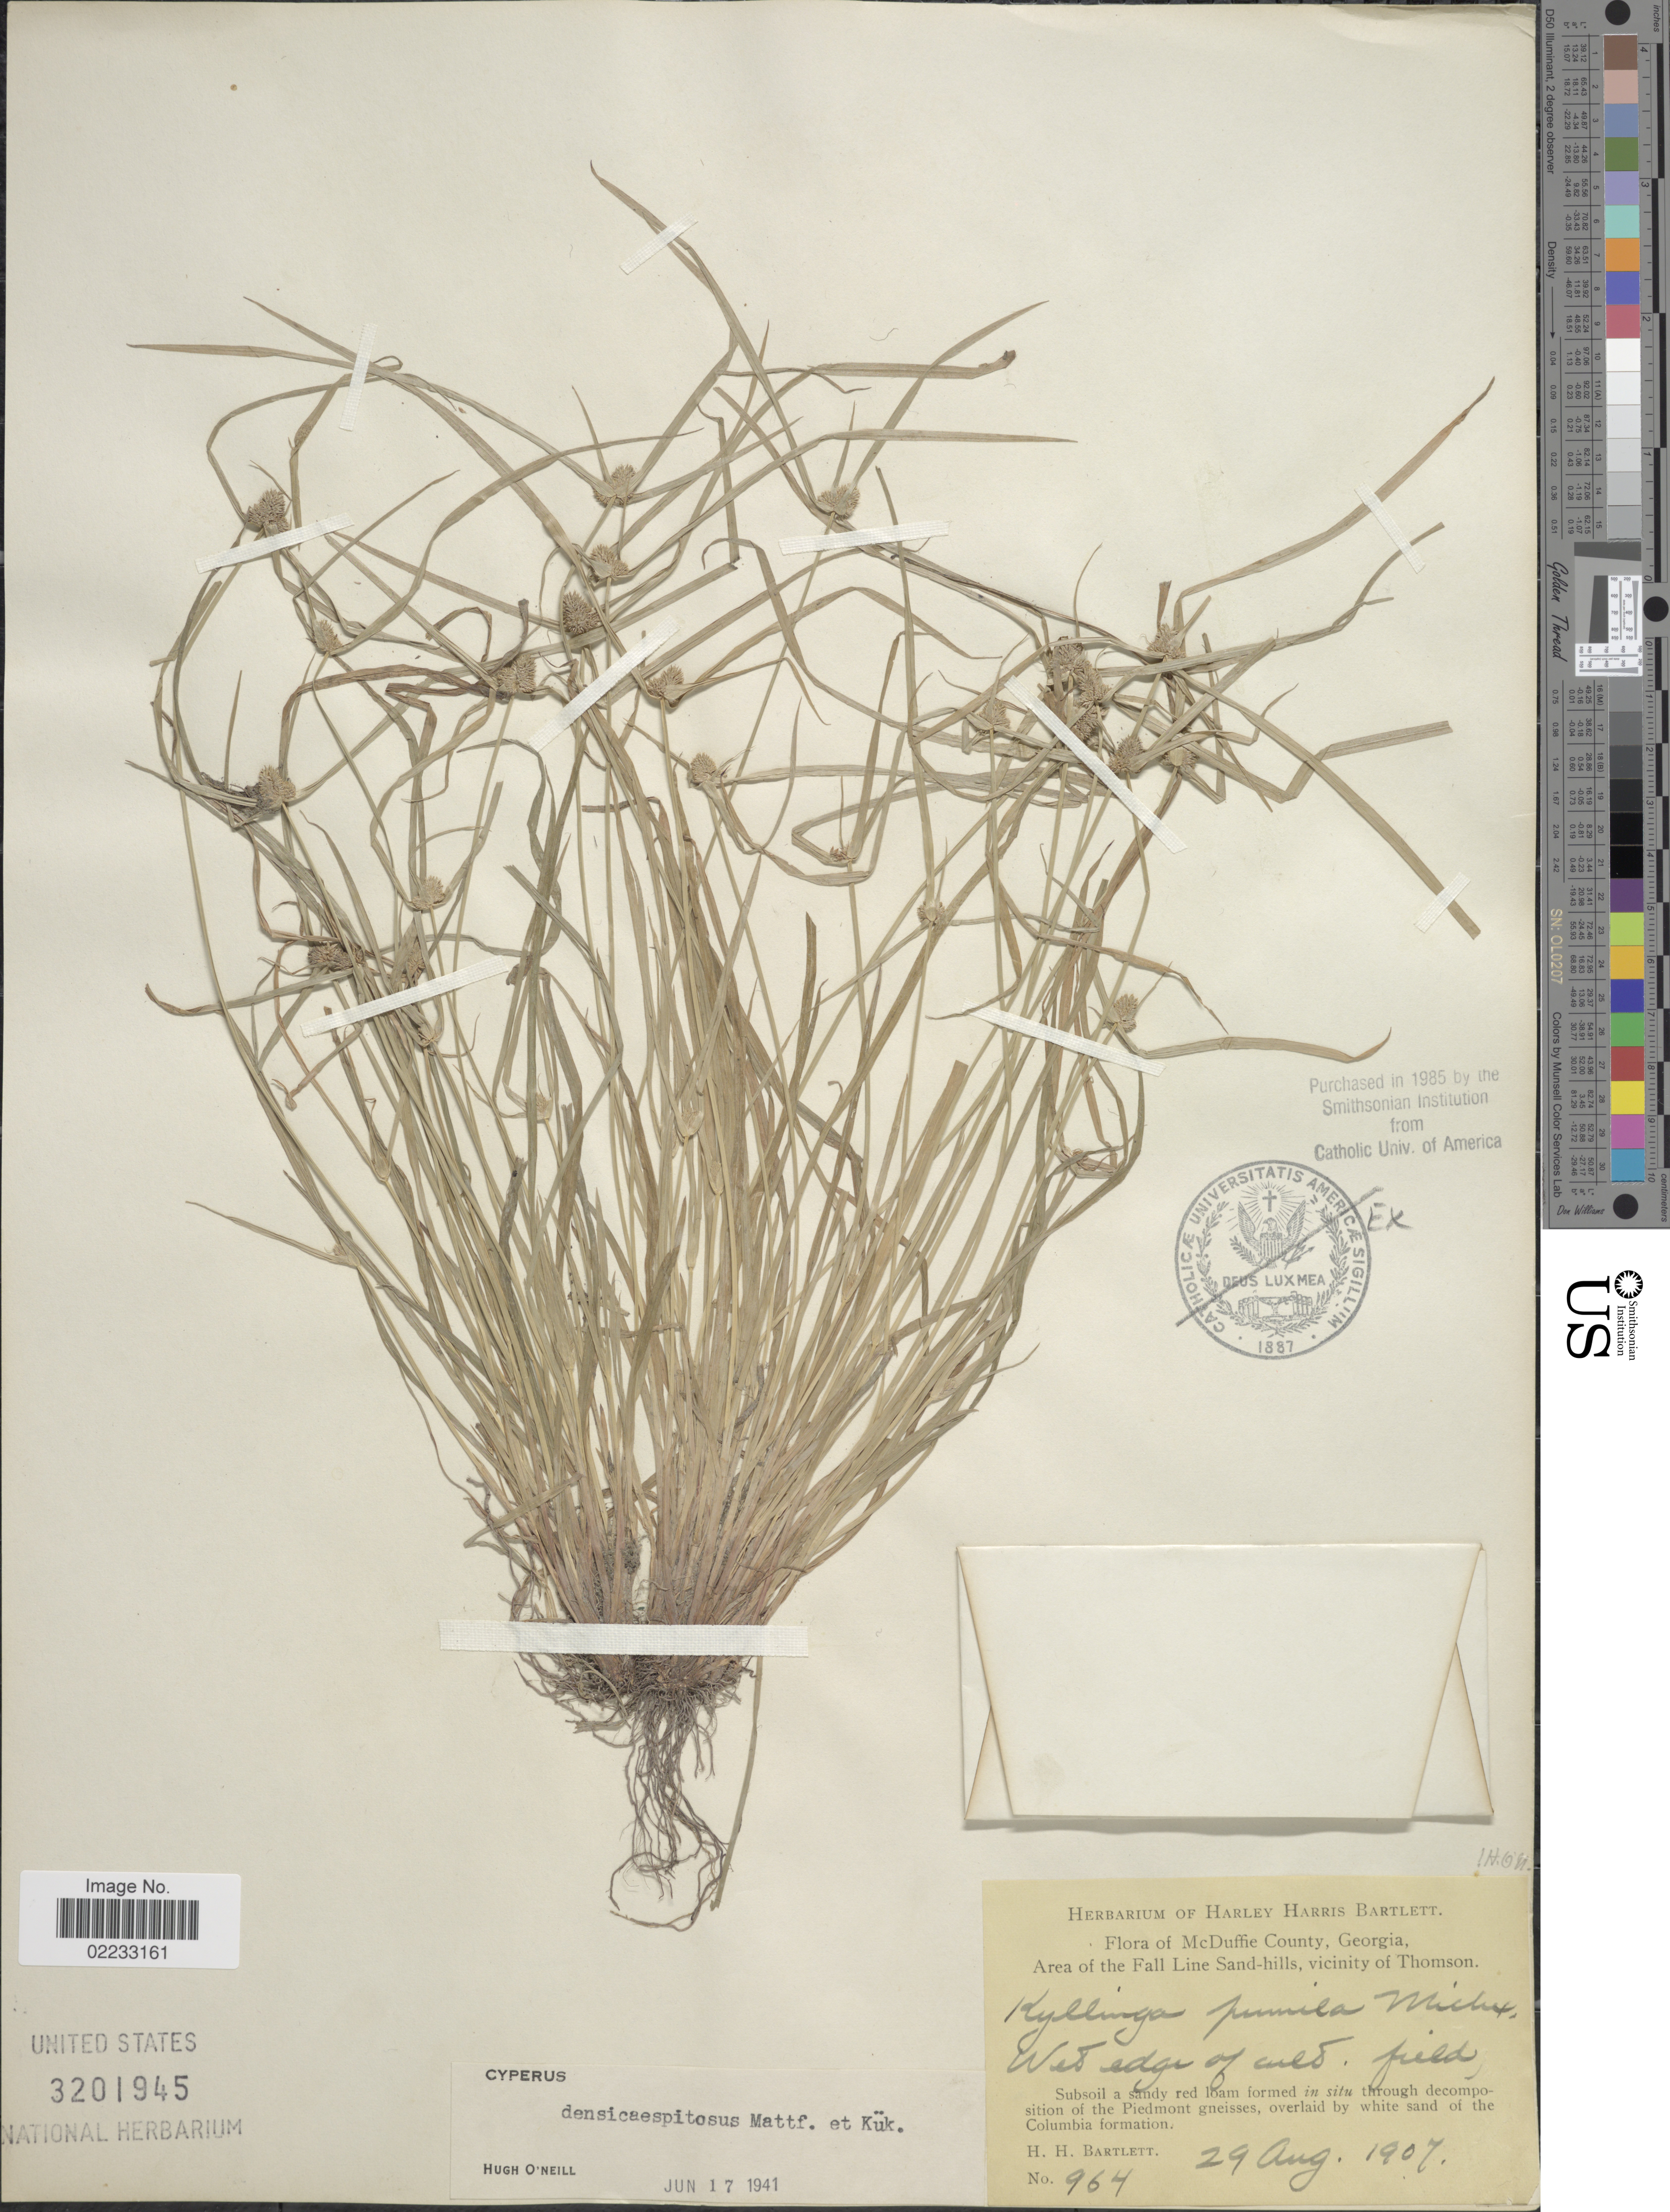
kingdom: Plantae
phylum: Tracheophyta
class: Liliopsida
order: Poales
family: Cyperaceae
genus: Cyperus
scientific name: Cyperus hortensis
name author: (Salzm. ex Steud.) Dorr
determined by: Strong, Mark T., (BOT), Smithsonian Institution - National Museum of Natural History (UNITED STATES)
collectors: H. H. Bartlett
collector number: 964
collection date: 1907-08-29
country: United States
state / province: Georgia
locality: McDuffie County. Area of the Fall Line Sand-hills, vicinity of Thomson, through decomposition of the Piedmont gneisses, overlaid by white sand of the Columbia formation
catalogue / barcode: US 3201945